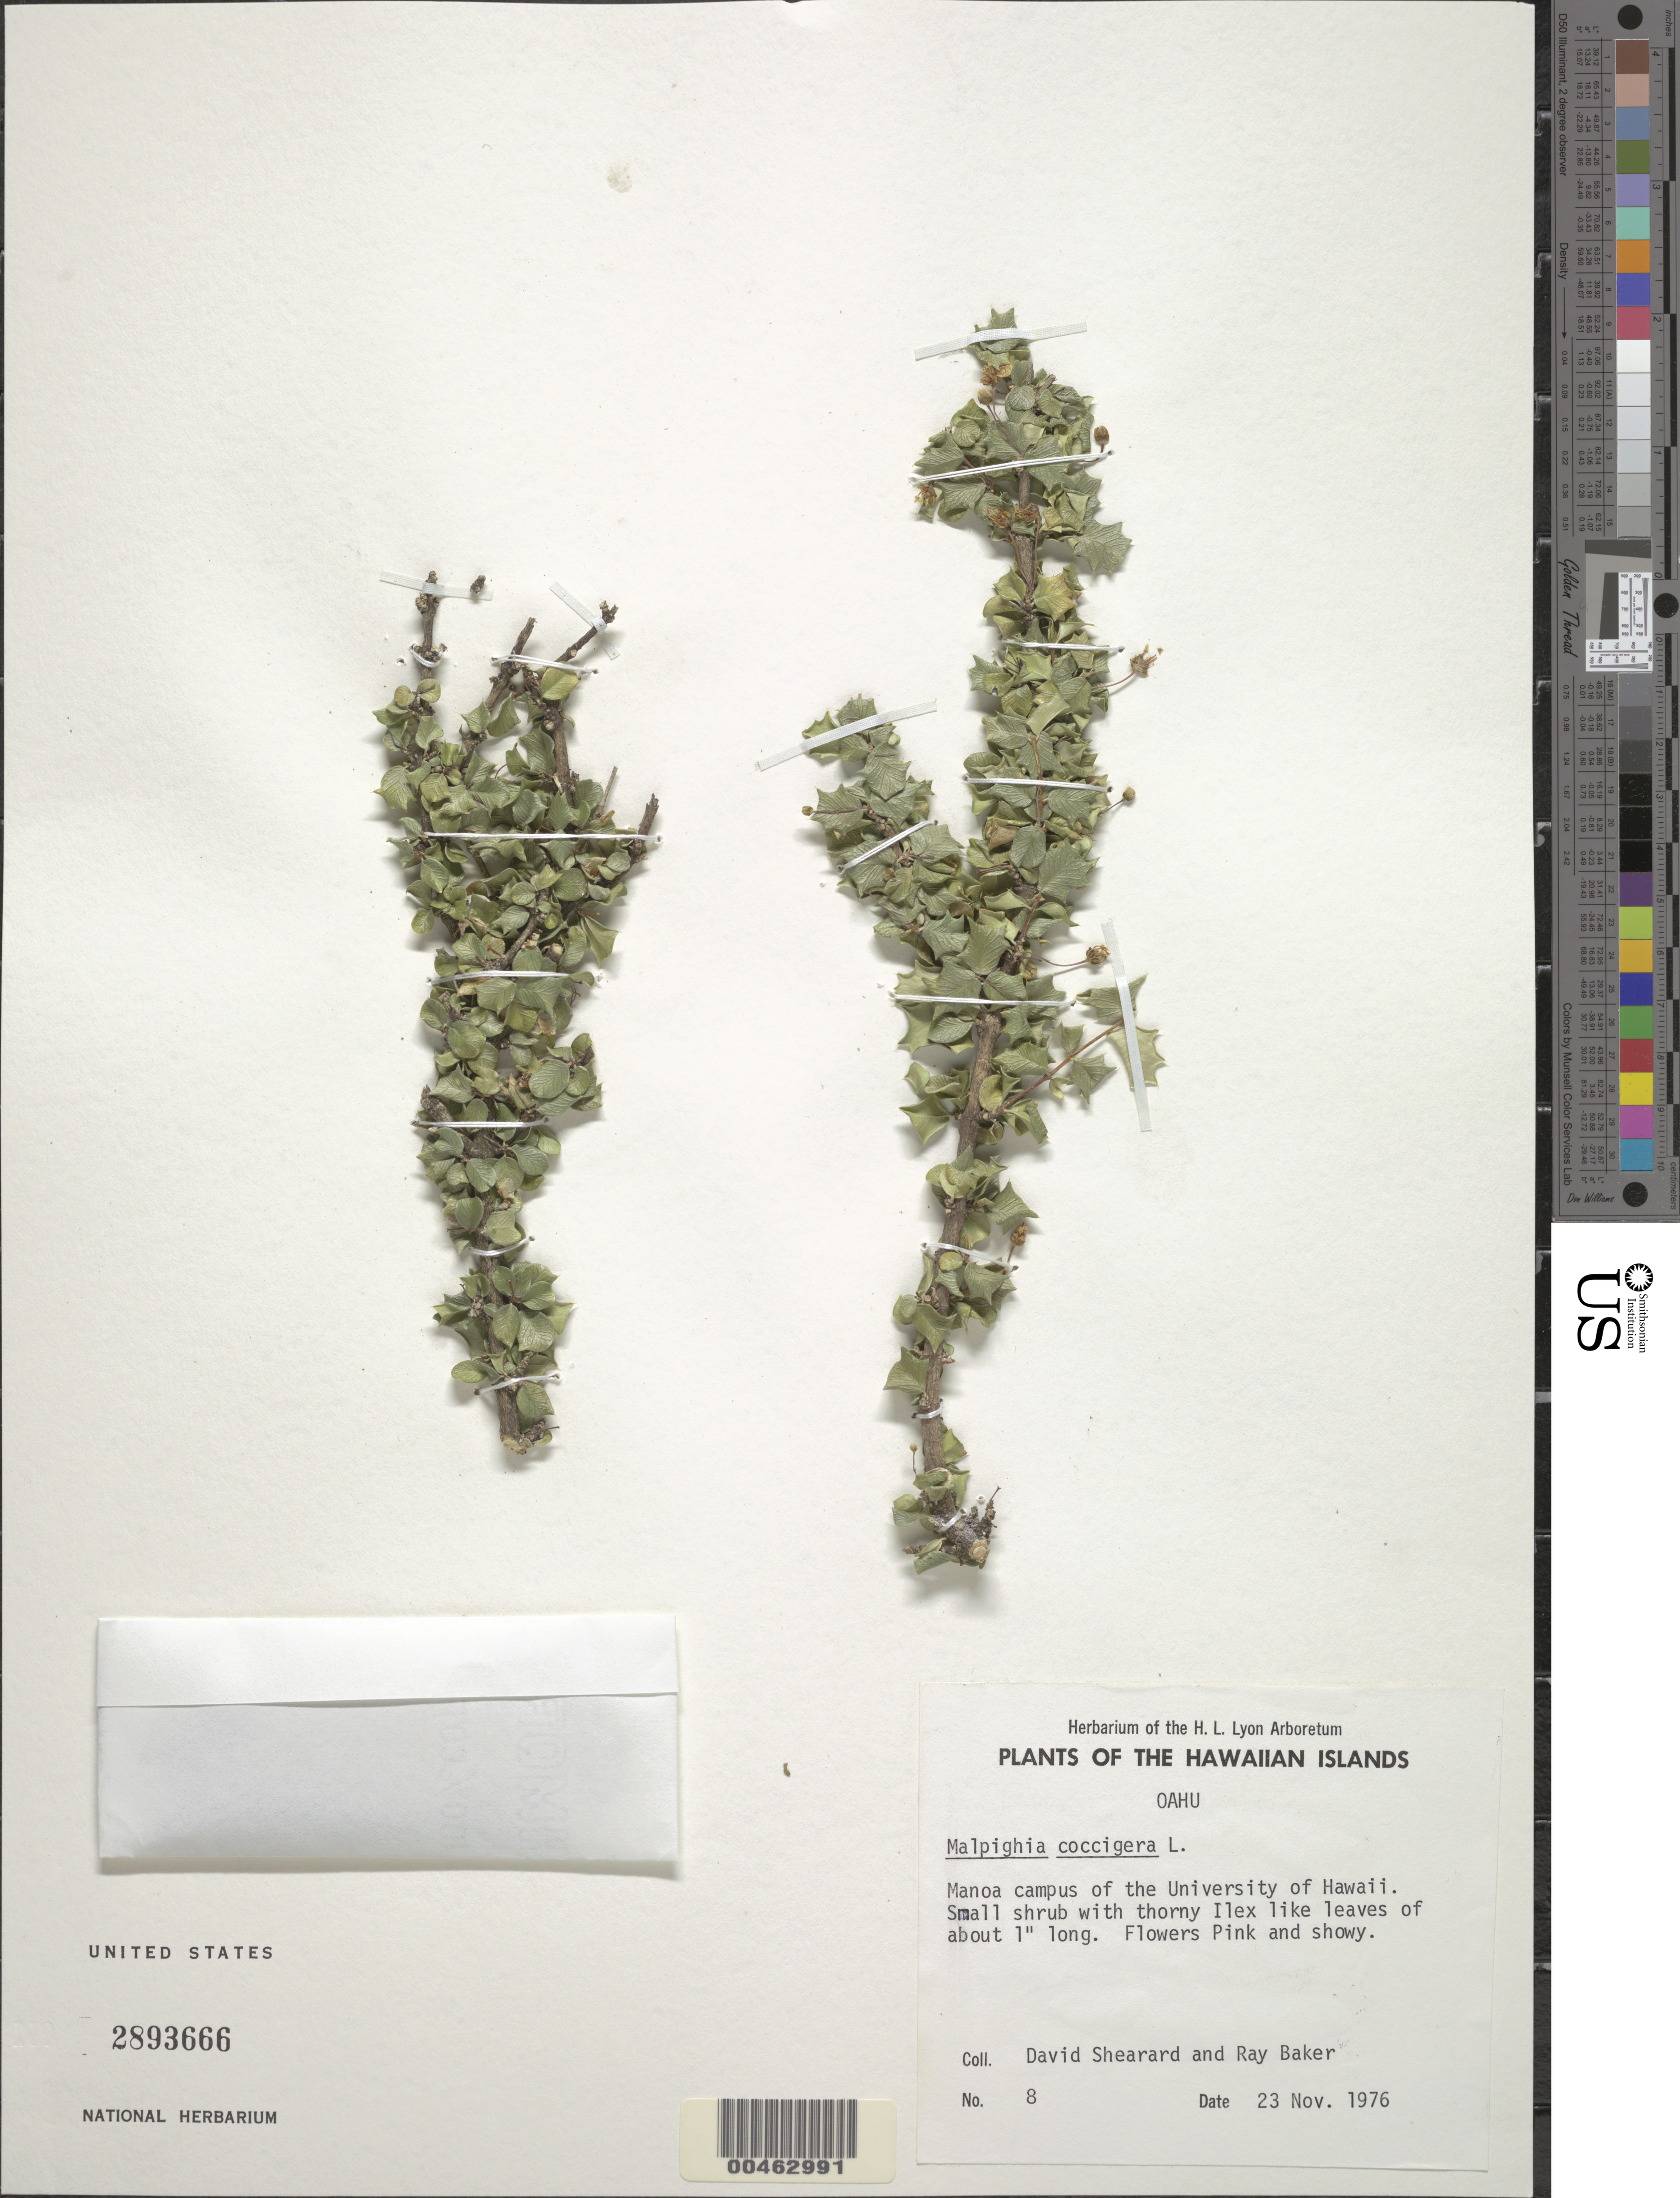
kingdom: Plantae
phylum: Tracheophyta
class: Magnoliopsida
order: Malpighiales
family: Malpighiaceae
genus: Malpighia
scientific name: Malpighia coccigera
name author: L.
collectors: D. Shearard & R. T. Baker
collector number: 8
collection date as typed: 23 Nov 1976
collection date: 1976-11-23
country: United States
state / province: Hawaii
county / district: Honolulu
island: Oahu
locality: Manoa campus of the University of Hawaii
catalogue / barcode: US 2893666